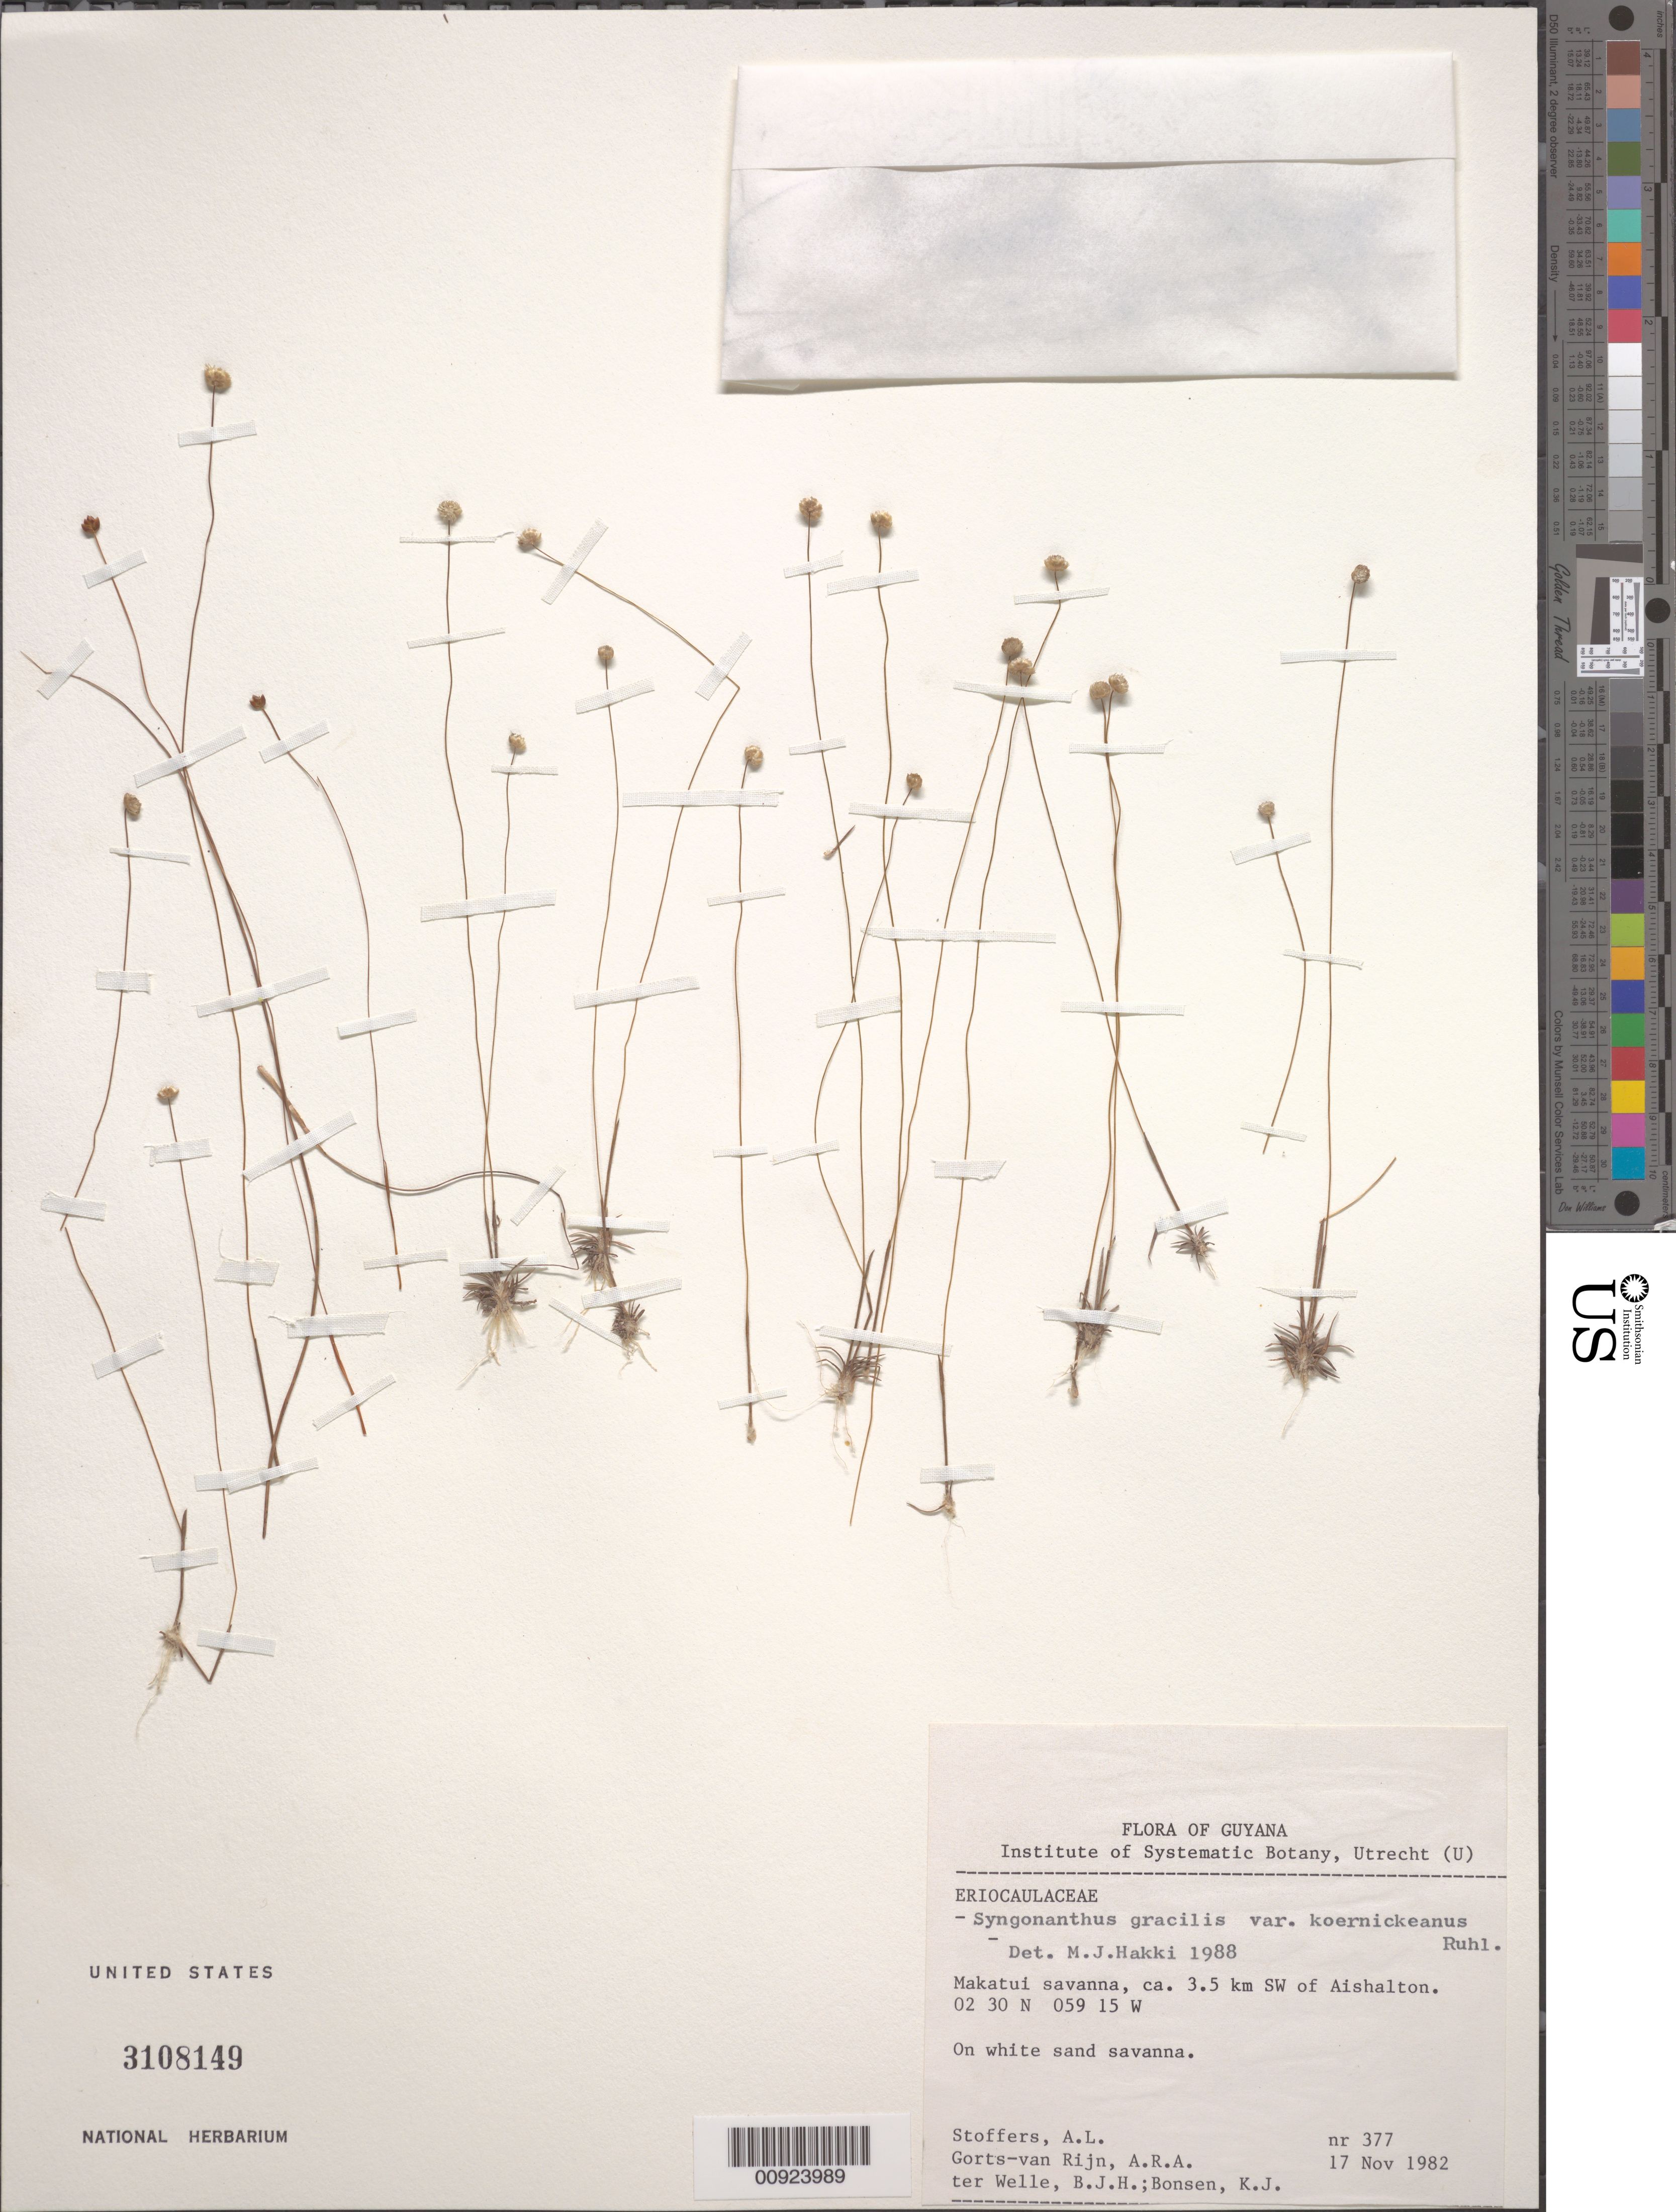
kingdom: Plantae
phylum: Tracheophyta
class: Liliopsida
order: Poales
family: Eriocaulaceae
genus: Syngonanthus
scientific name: Syngonanthus gracilis var. koernickeanus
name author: Ruhland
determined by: Hakki, M. J.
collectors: A. Stoffers, A. .R. A. Görts-van Rijn, B. Welle & K. Bonsen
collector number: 377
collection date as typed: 17-Nov-82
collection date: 1982-11-17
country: Guyana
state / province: U. Takutu-U. Essequibo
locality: Makatui savanna, ca. 3.5 km SW of Aishalton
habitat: On white sand savanna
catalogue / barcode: US 3108149